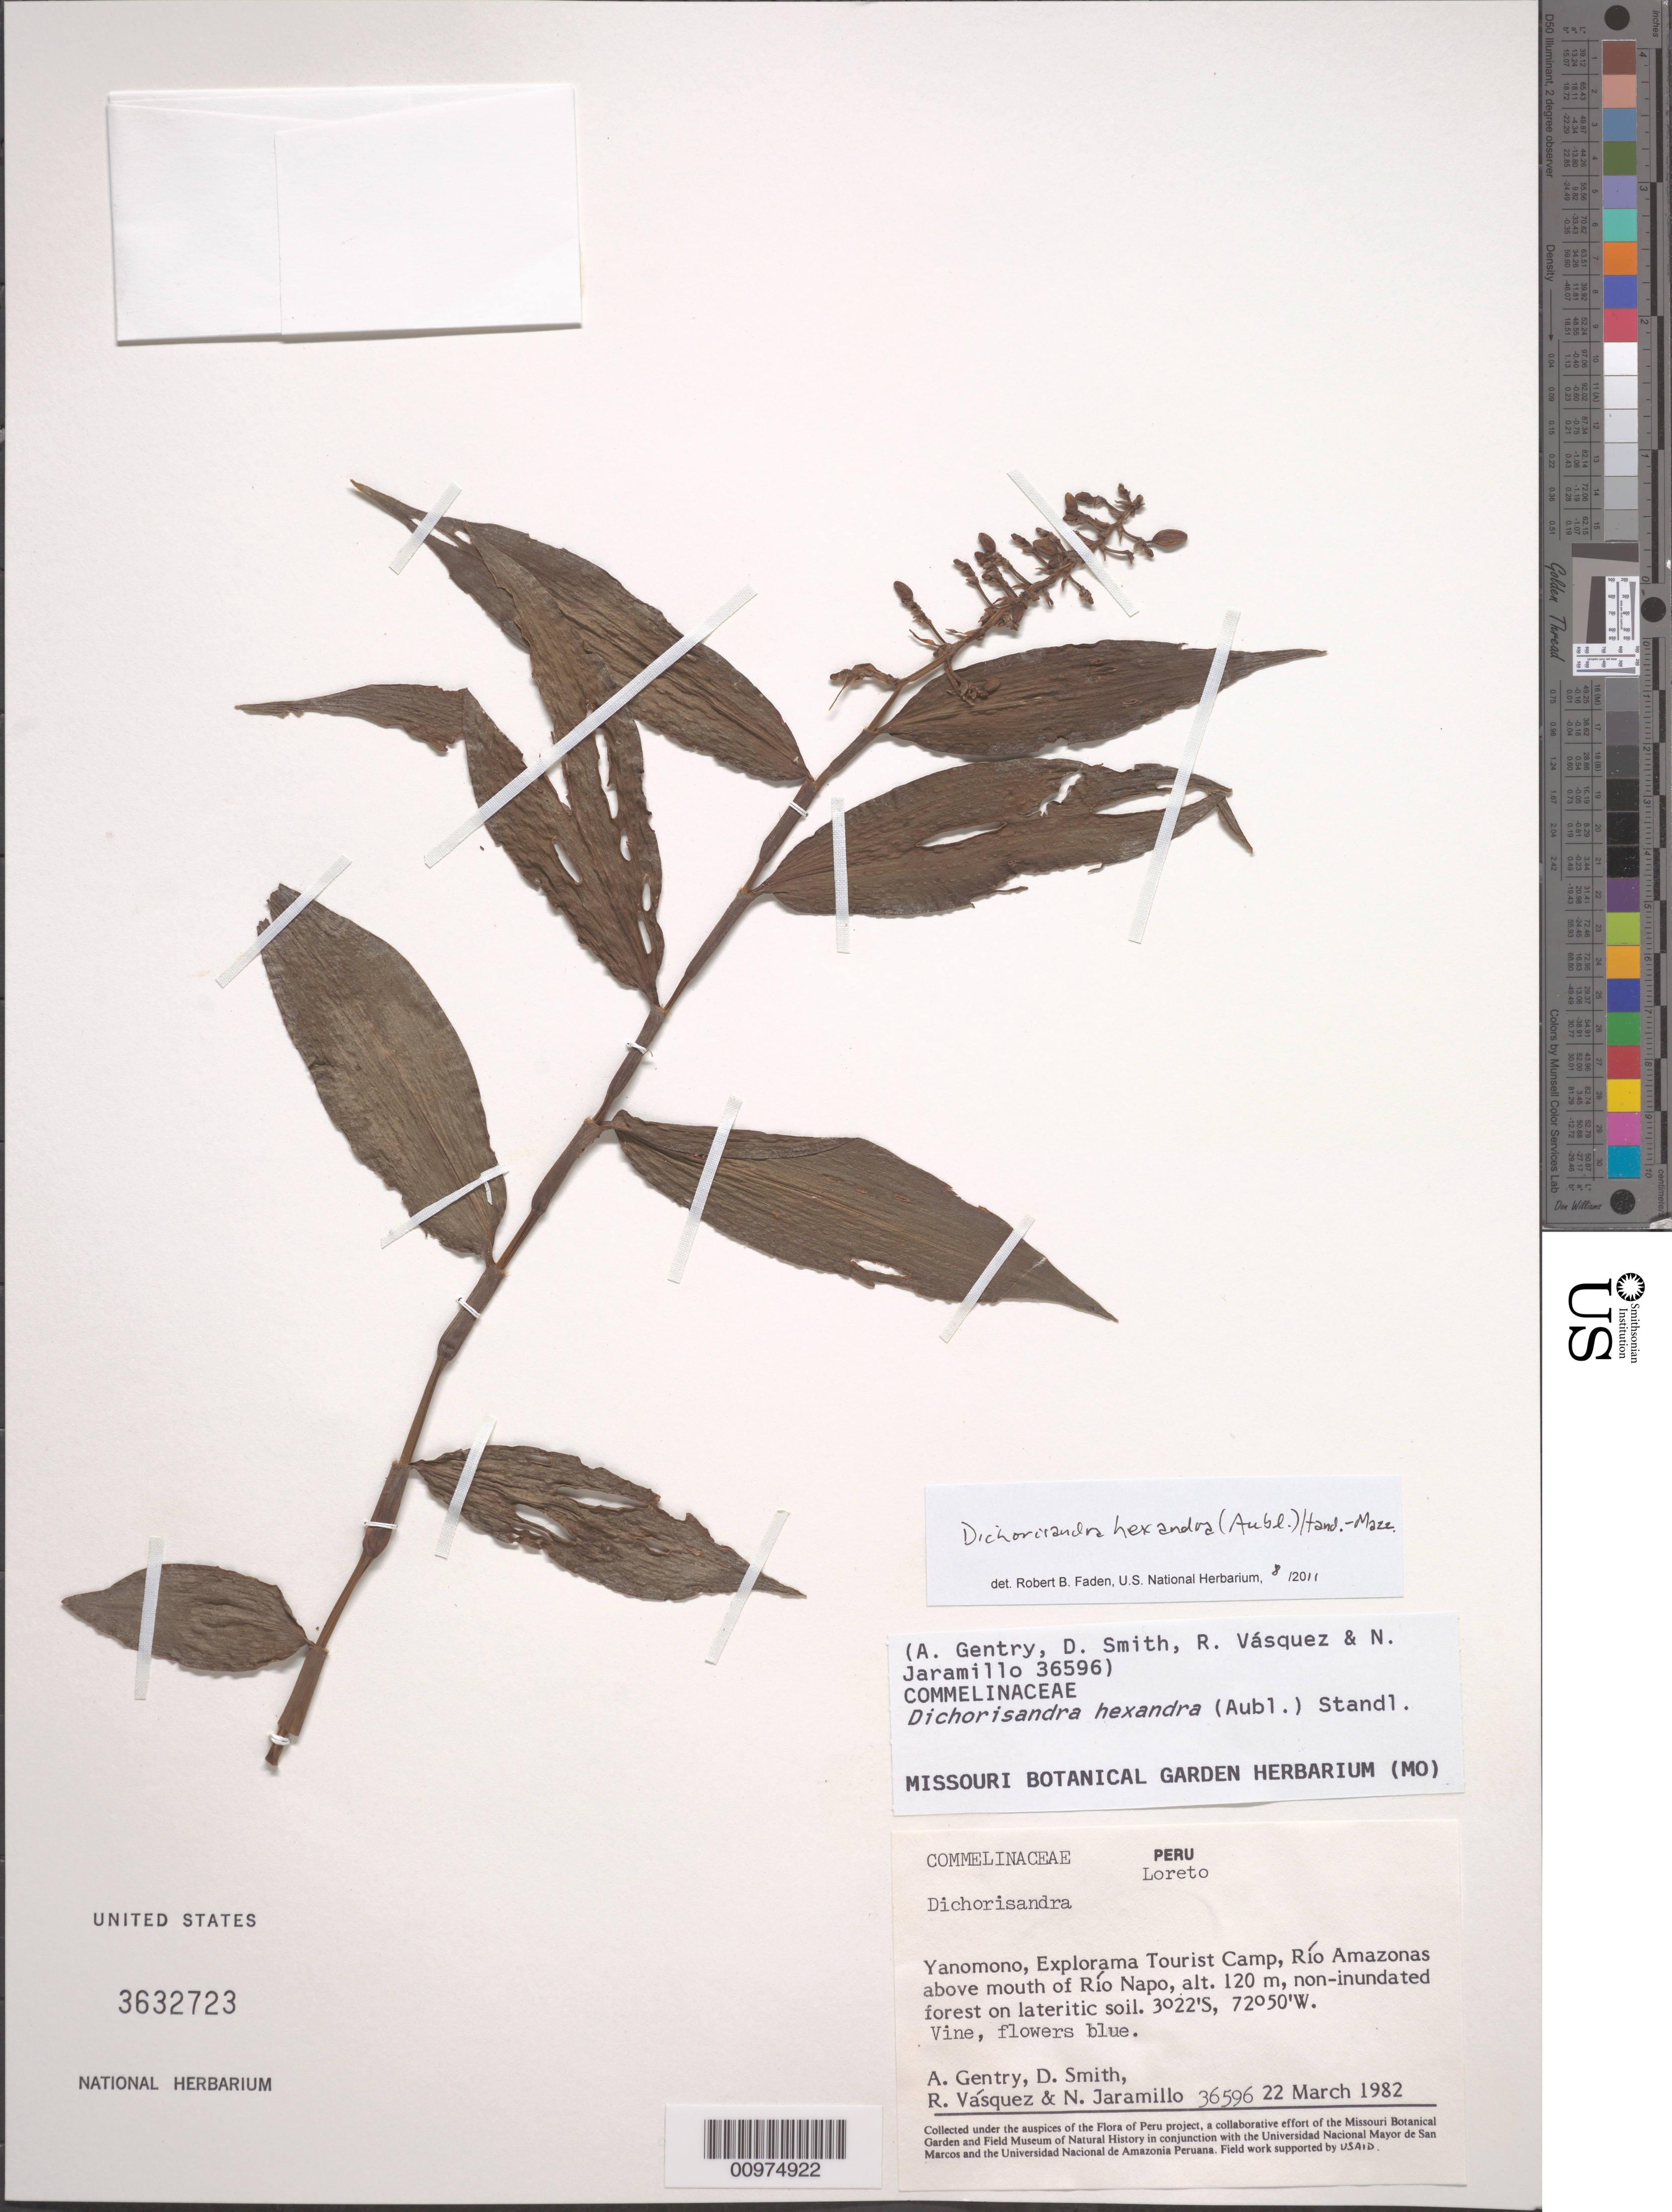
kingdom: Plantae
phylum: Tracheophyta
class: Liliopsida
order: Commelinales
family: Commelinaceae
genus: Dichorisandra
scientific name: Dichorisandra hexandra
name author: (Aubl.) Standl.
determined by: Faden, Robert B., (US), Smithsonian Institution - National Museum of Natural History (UNITED STATES)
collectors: A. H. Gentry et al.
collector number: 36596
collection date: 1982-03-22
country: Peru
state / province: Loreto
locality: Explorama Tourist Camp, Río Amazonas above mouth of Río Napo, Yanomono.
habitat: non-inundated forest on lateritic soil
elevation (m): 120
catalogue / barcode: US 3632723